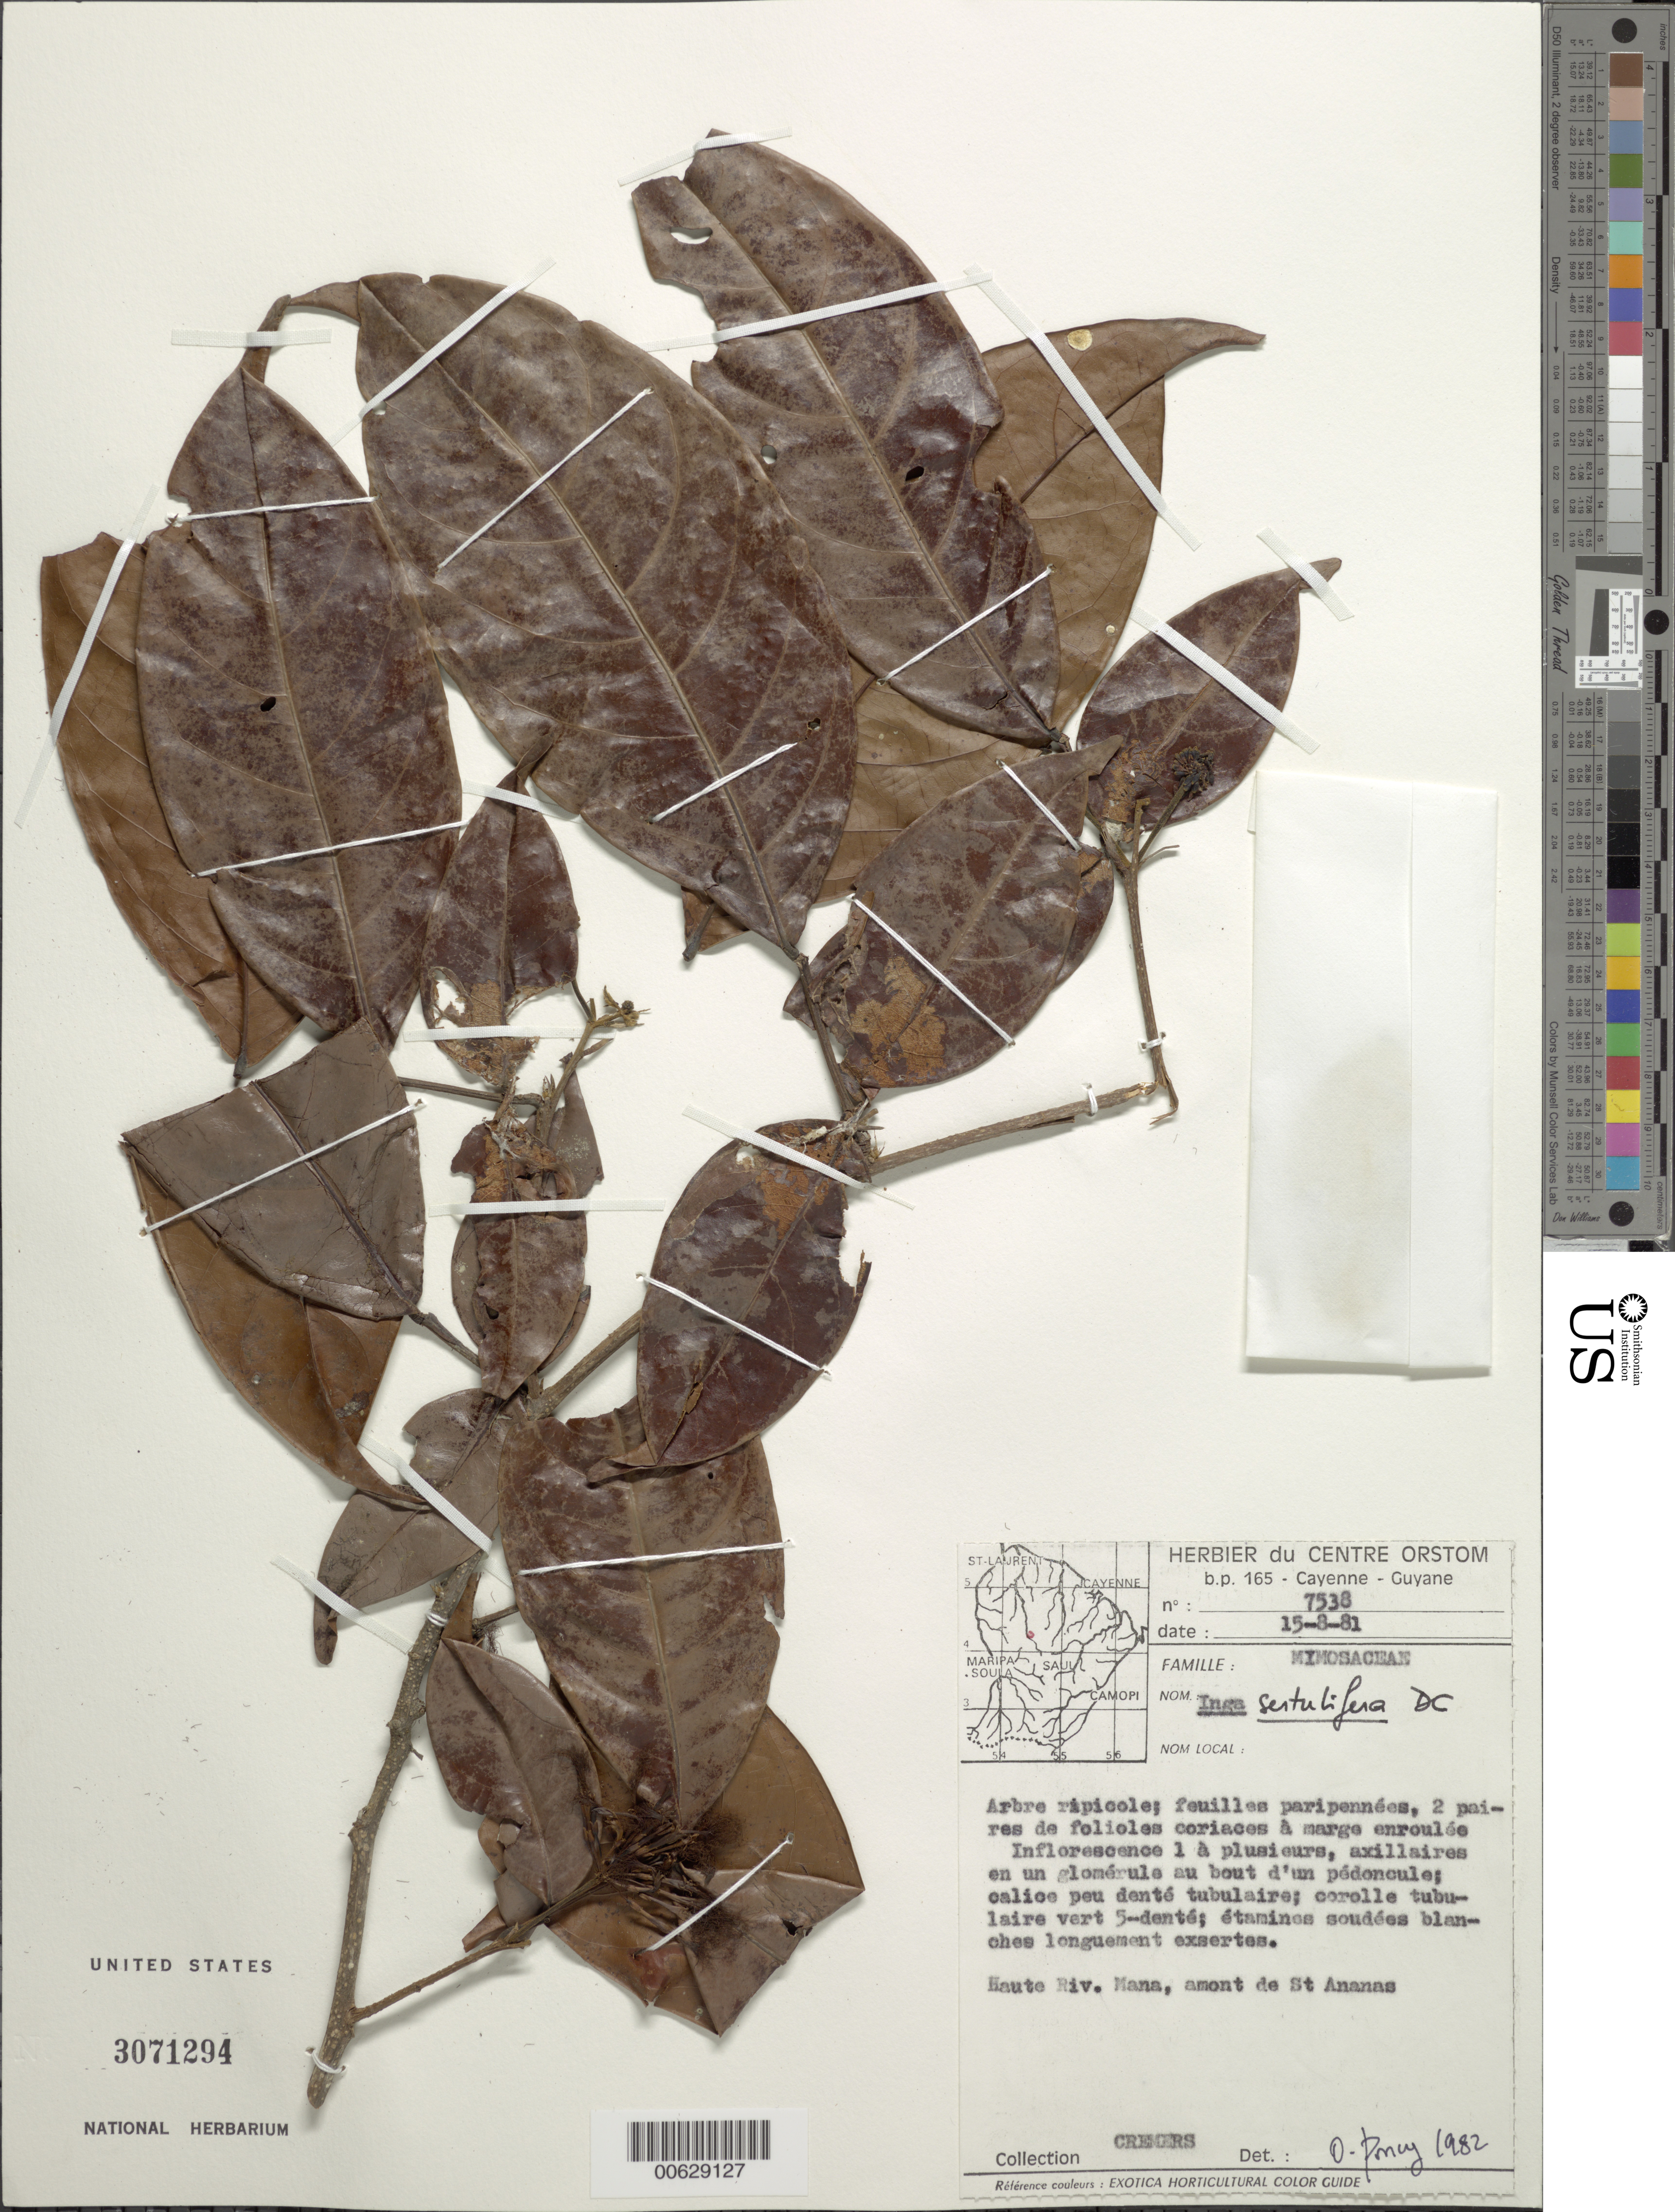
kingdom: Plantae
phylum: Tracheophyta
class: Magnoliopsida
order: Fabales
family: Fabaceae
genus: Inga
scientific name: Inga sertulifera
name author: DC.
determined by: Poncy, O.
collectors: G. Cremers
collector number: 7538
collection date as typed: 15-Aug-81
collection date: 1981-08-15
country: French Guiana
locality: Saut Ananas - Bassin de la Mana - Haute Riv. Mana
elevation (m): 280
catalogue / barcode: US 3071294